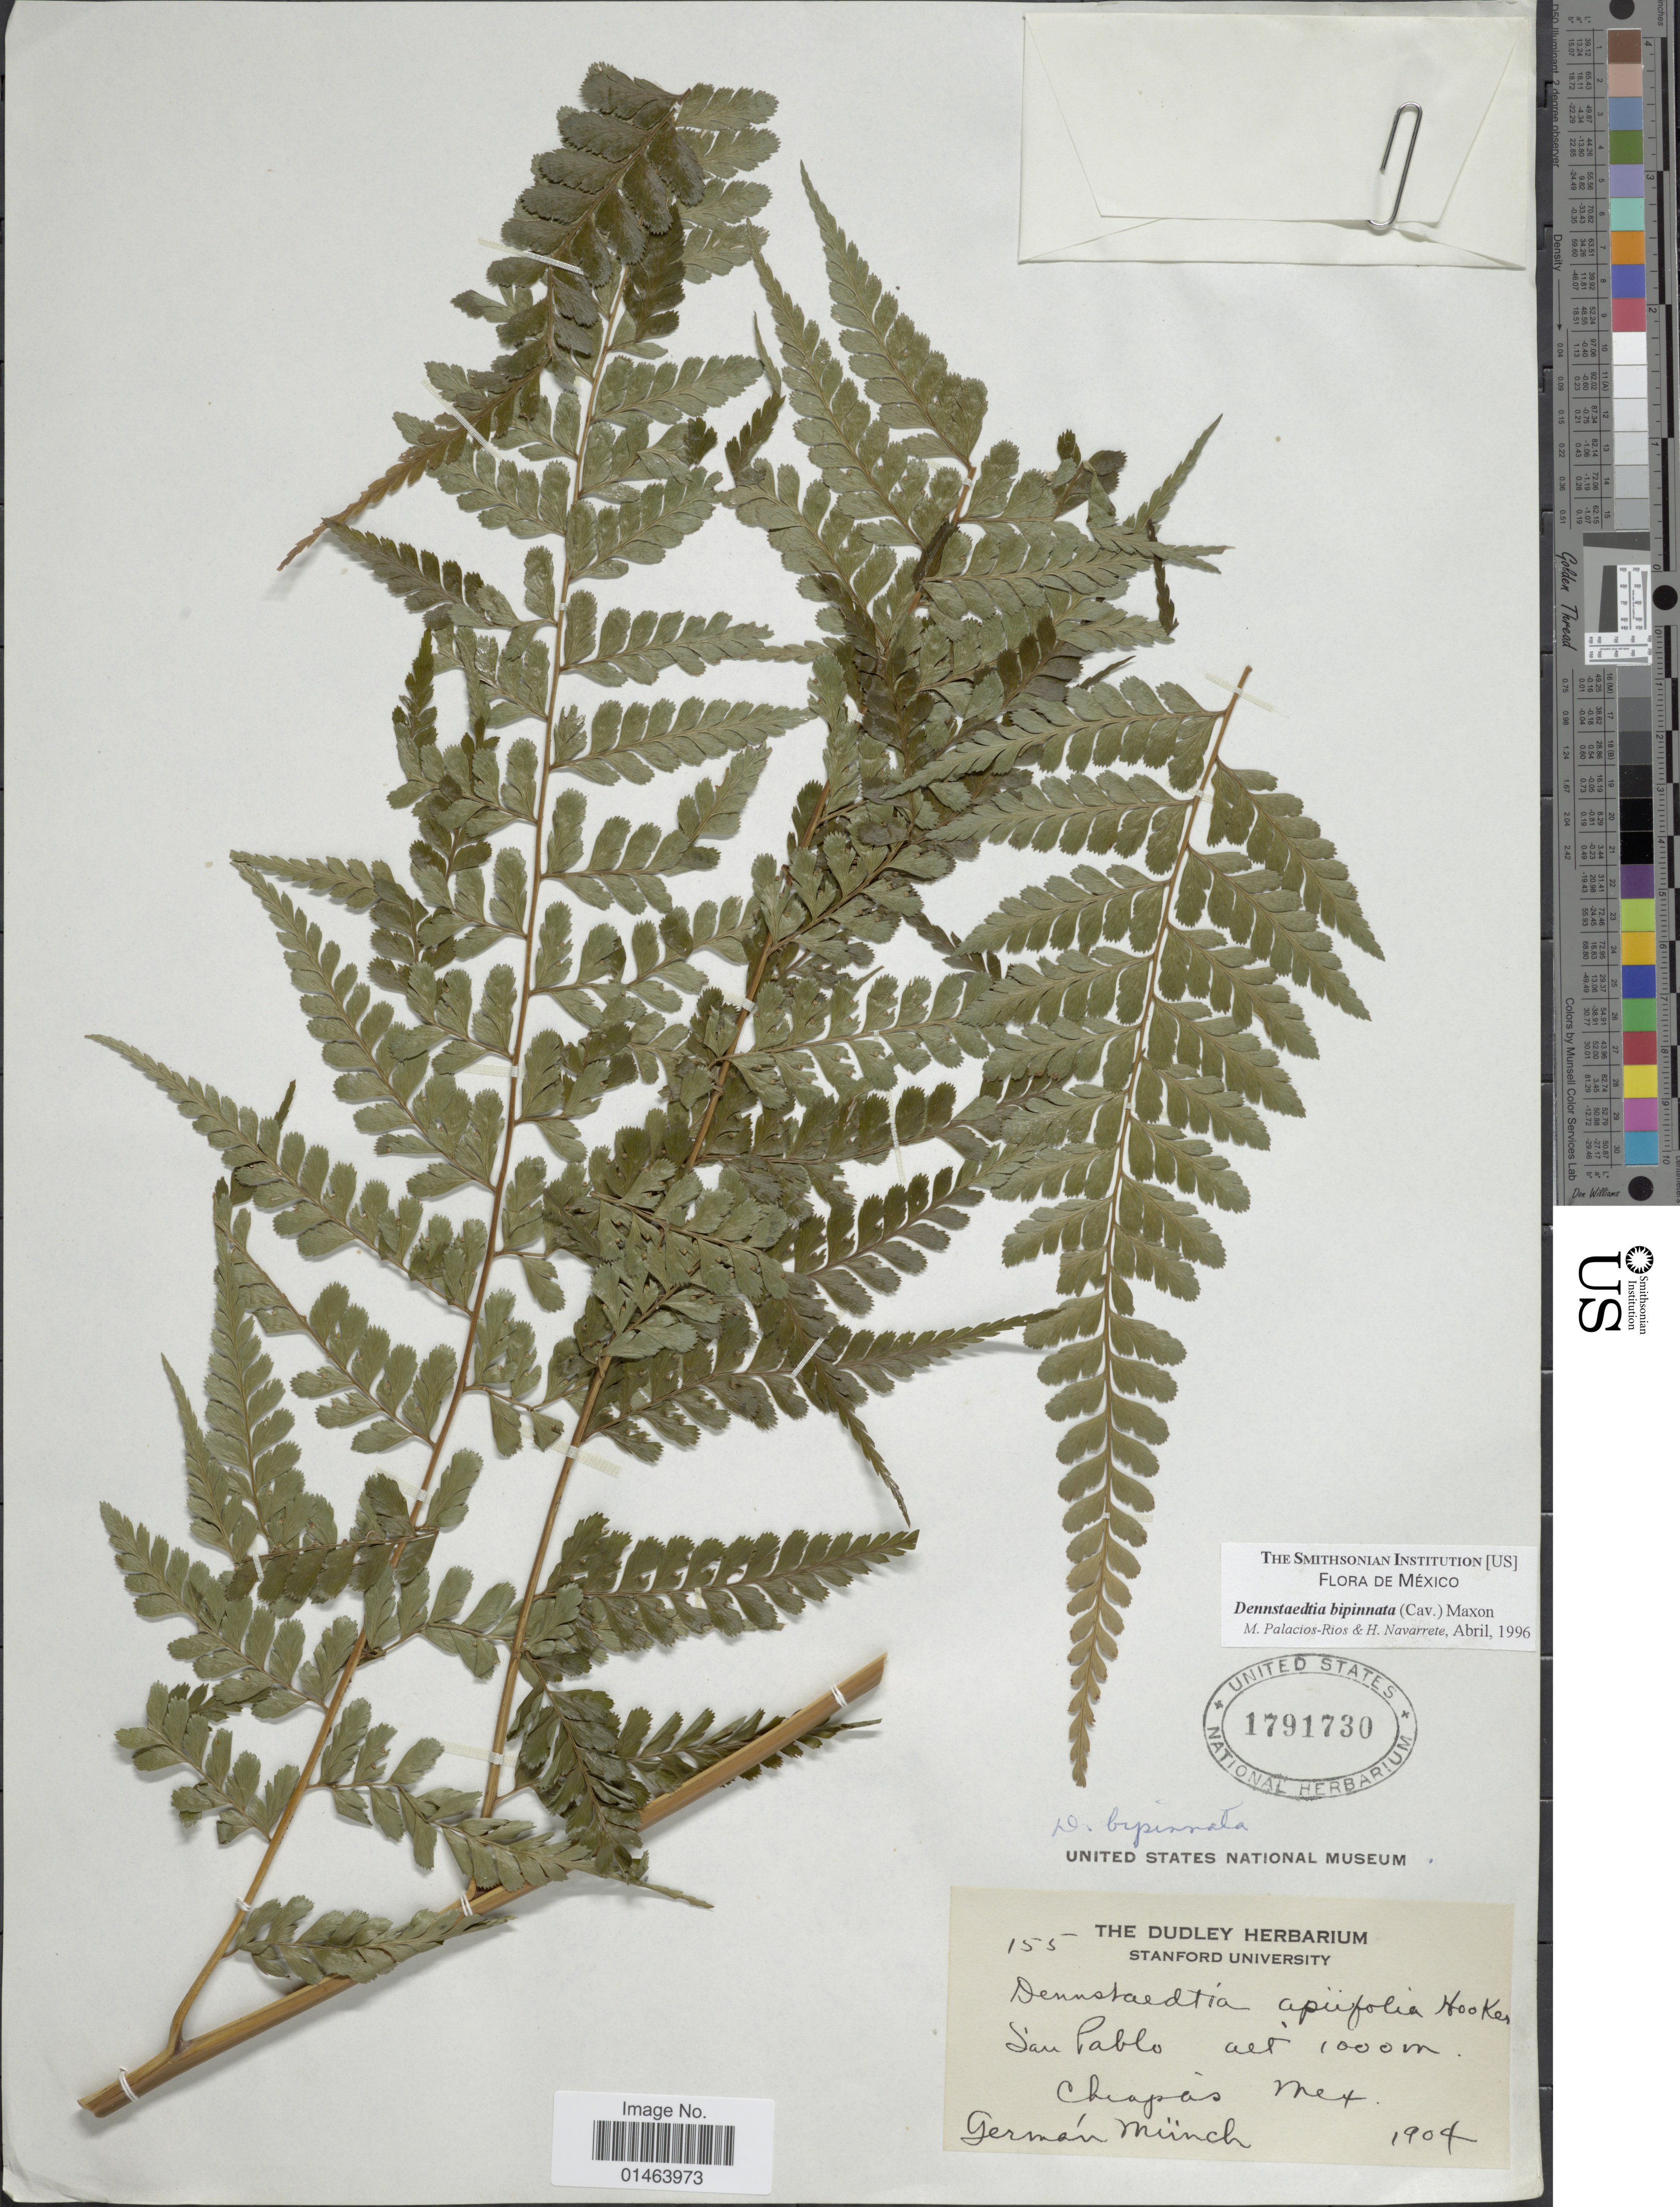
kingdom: Plantae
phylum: Tracheophyta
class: Polypodiopsida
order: Polypodiales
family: Dennstaedtiaceae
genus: Dennstaedtia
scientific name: Dennstaedtia bipinnata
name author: (Cav.) Maxon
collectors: G. Munch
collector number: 155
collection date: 1904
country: Mexico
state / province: Chiapas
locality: Mexico, San Pablo, Chiapas.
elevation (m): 1000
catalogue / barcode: US 1791730